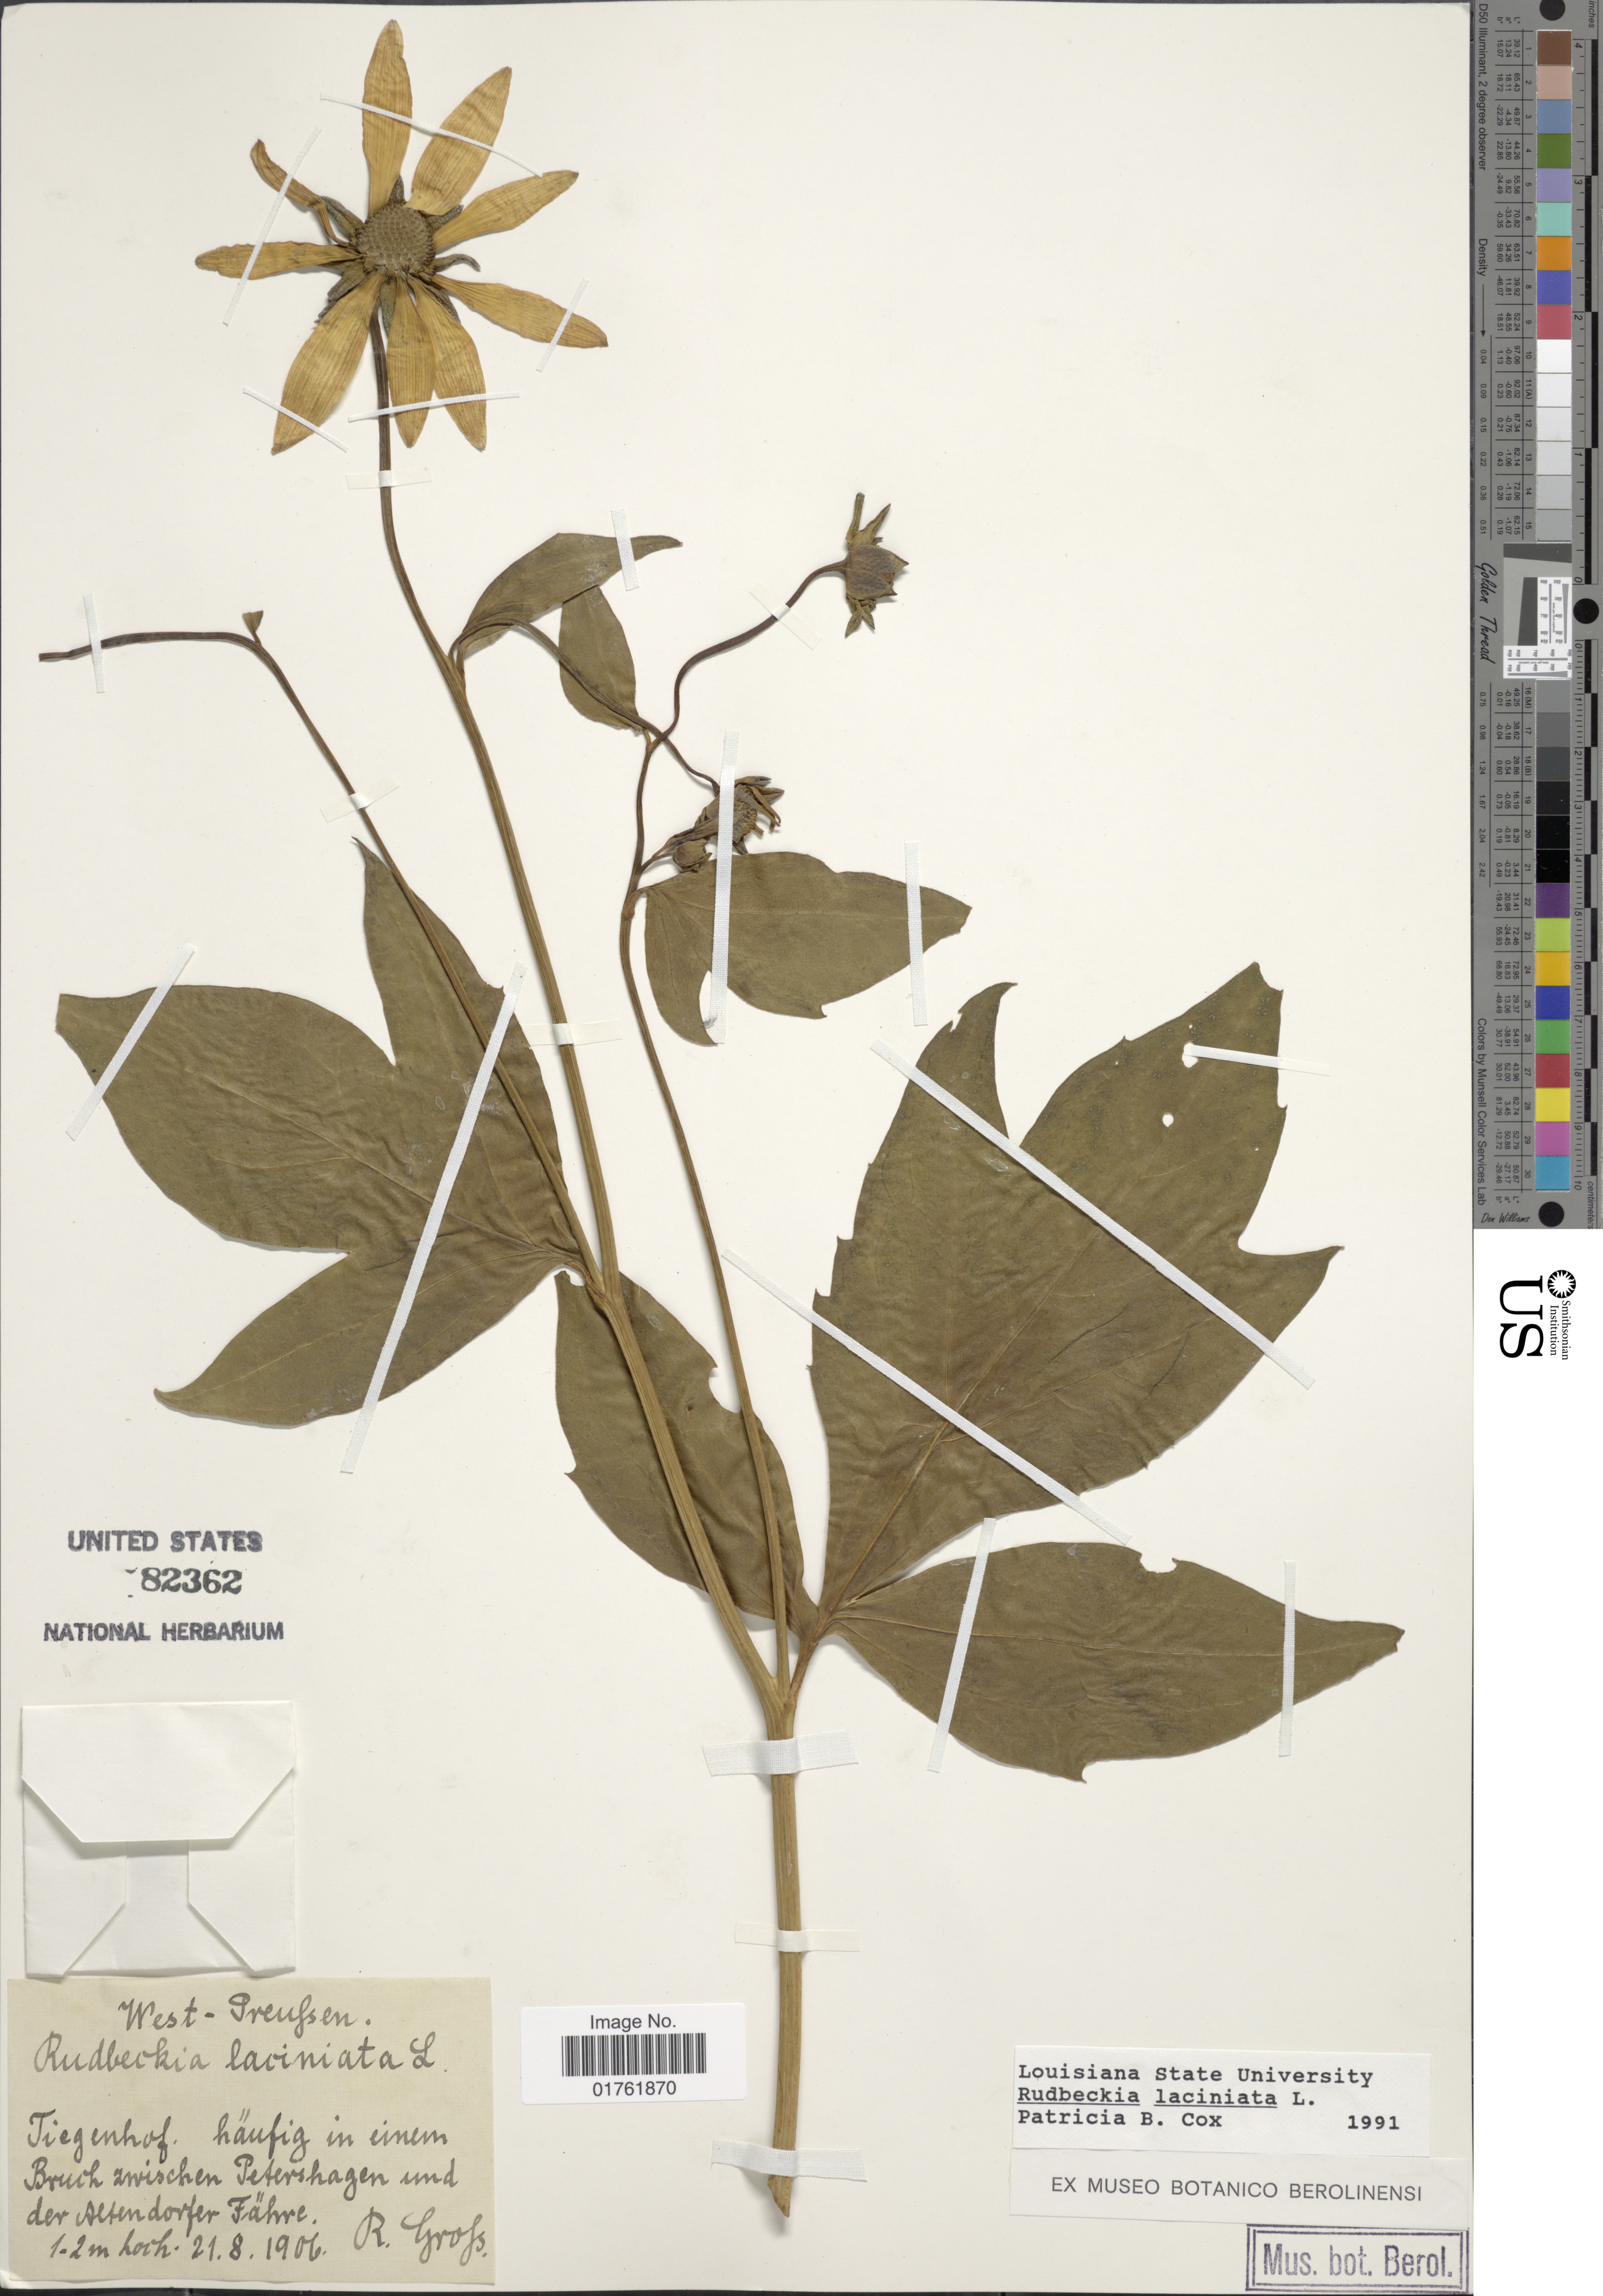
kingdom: Plantae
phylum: Tracheophyta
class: Magnoliopsida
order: Asterales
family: Asteraceae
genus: Rudbeckia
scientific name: Rudbeckia laciniata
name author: L.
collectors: R. Grofs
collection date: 1906-08-21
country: Poland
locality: West Preufsen, Tiegenhof, häufig in einem Bruh zwischen Petershagen und der Altendorfer Fähre [interpreted]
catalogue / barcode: US 82362